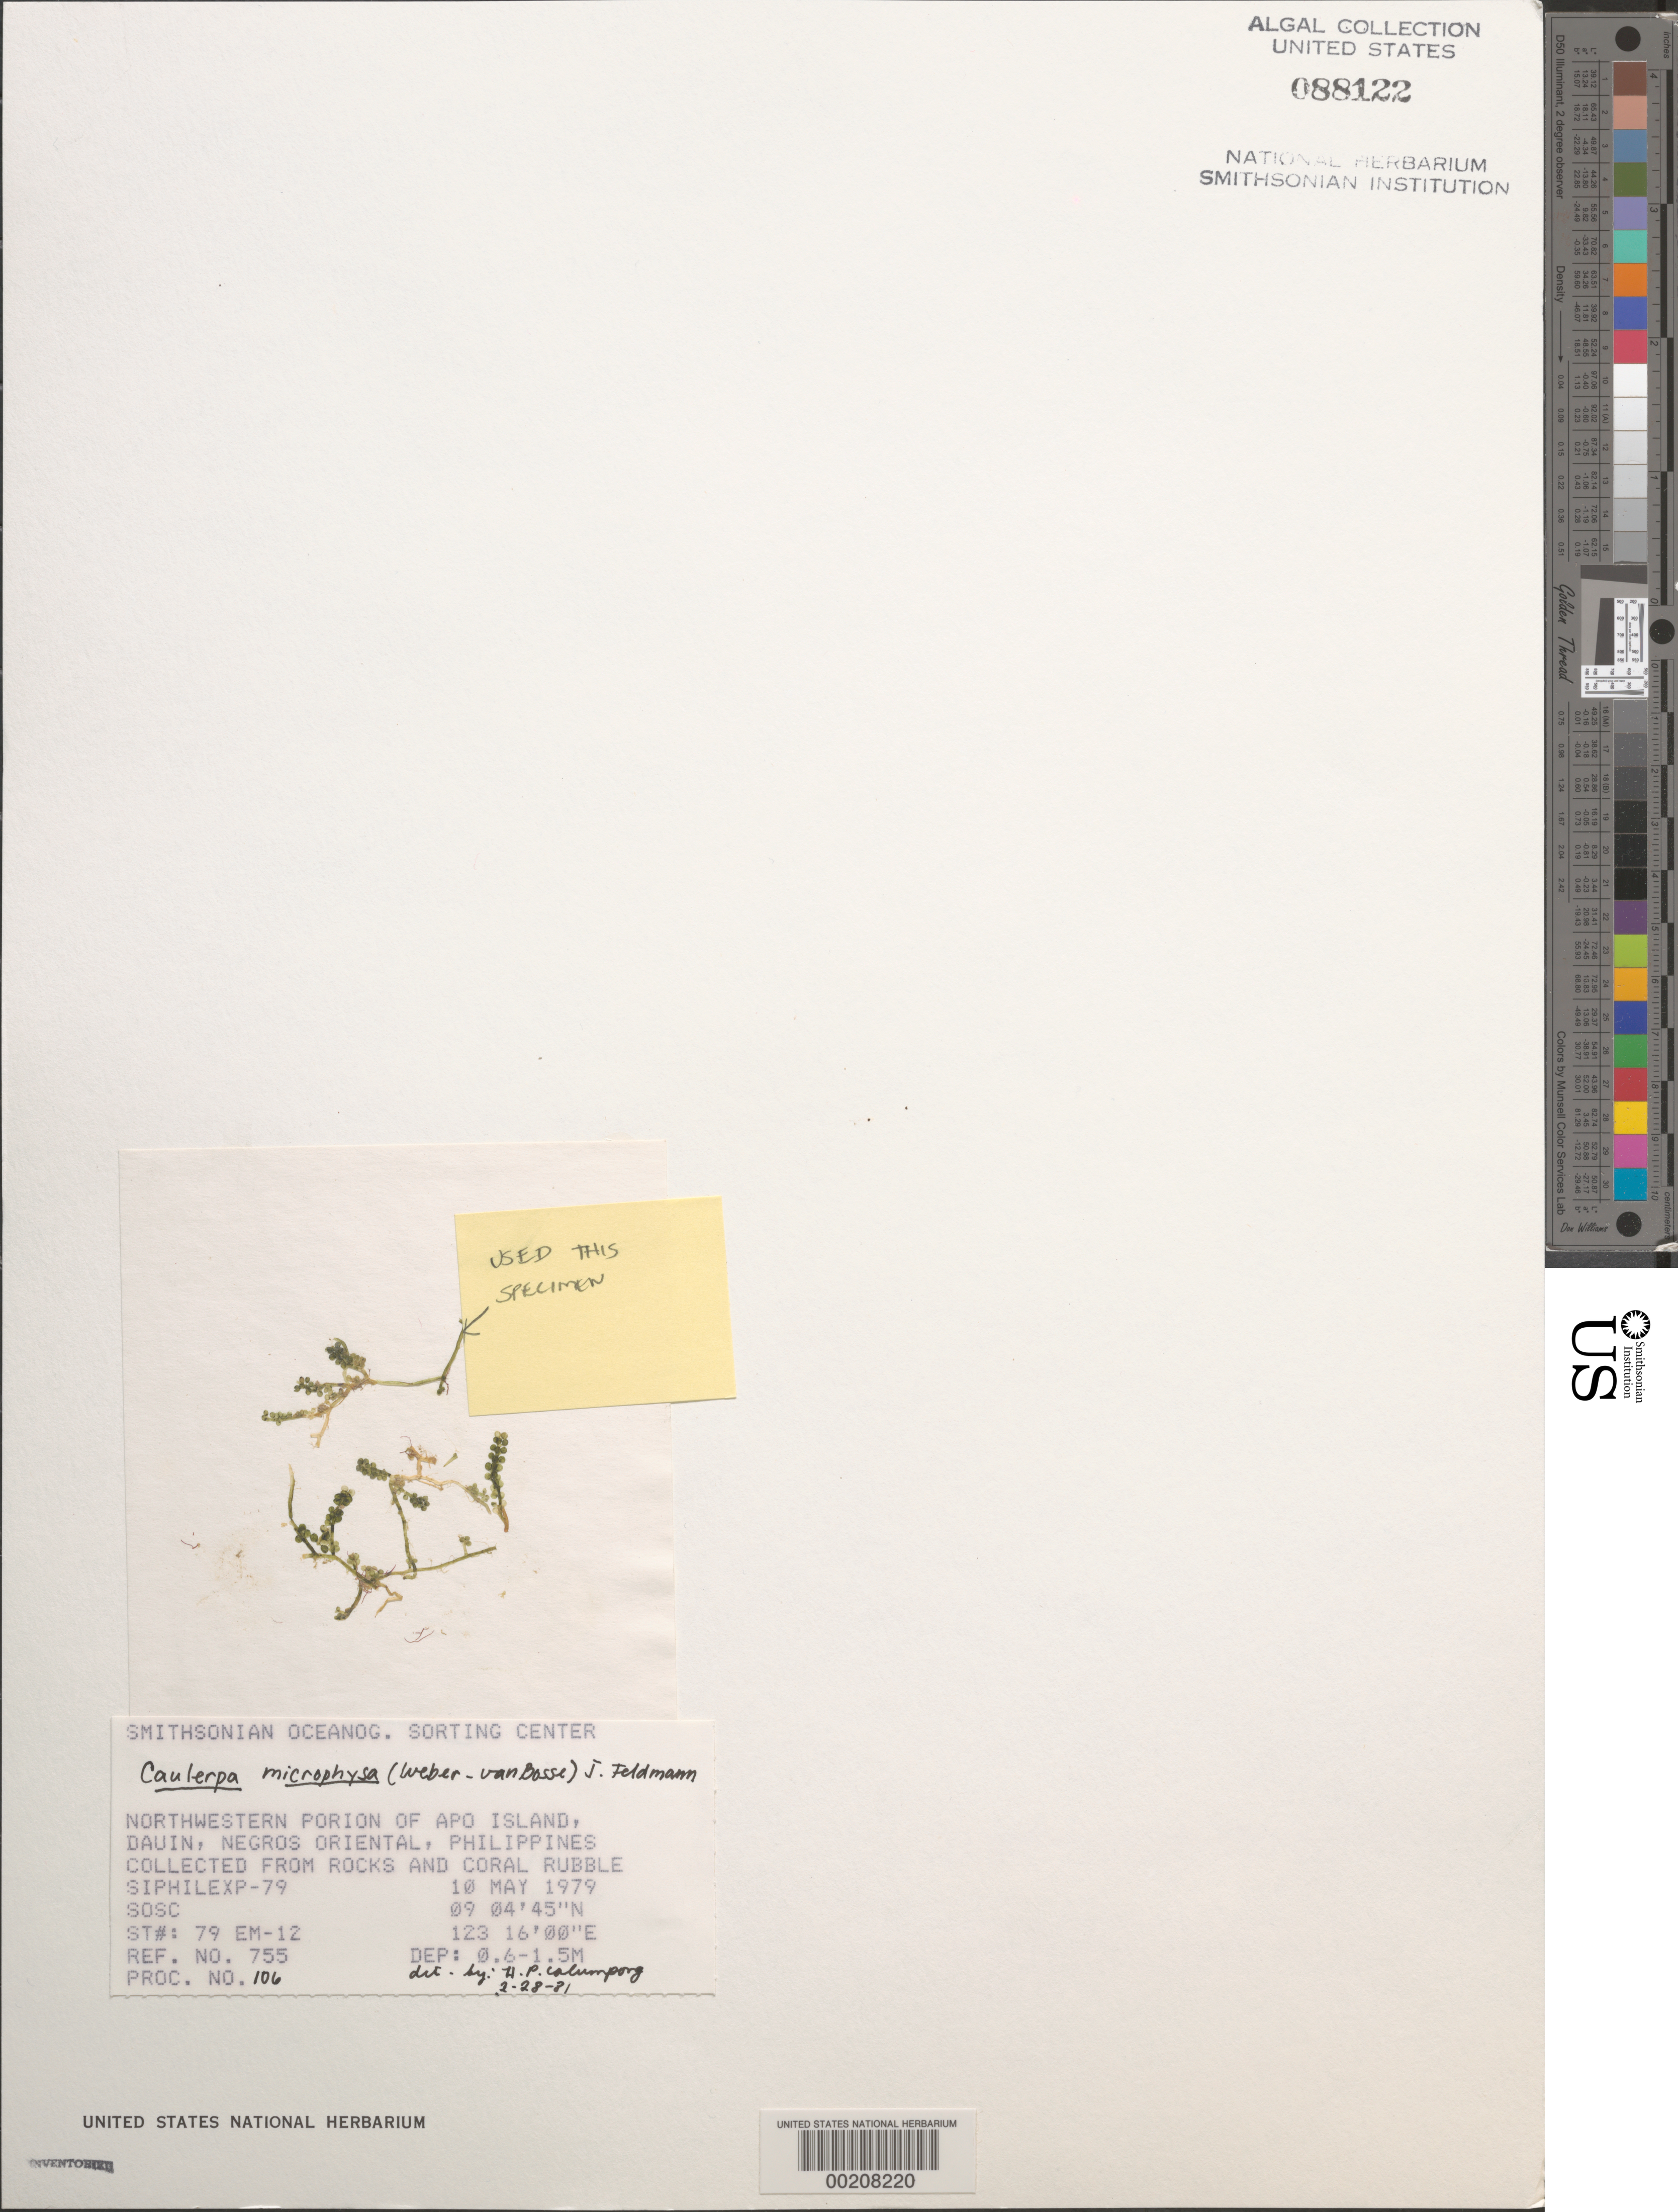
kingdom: Plantae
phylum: Chlorophyta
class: Ulvophyceae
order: Bryopsidales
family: Caulerpaceae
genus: Caulerpa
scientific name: Caulerpa microphysa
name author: (Weber Bosse) Feldmann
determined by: Calumpong, H. P.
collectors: SOSC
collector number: Station 79 Em-12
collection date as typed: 10 May 1979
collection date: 1979-05-10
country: Philippines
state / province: Central Visayas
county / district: Negros Oriental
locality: Apo island, dauin, negros oriental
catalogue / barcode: US 88122